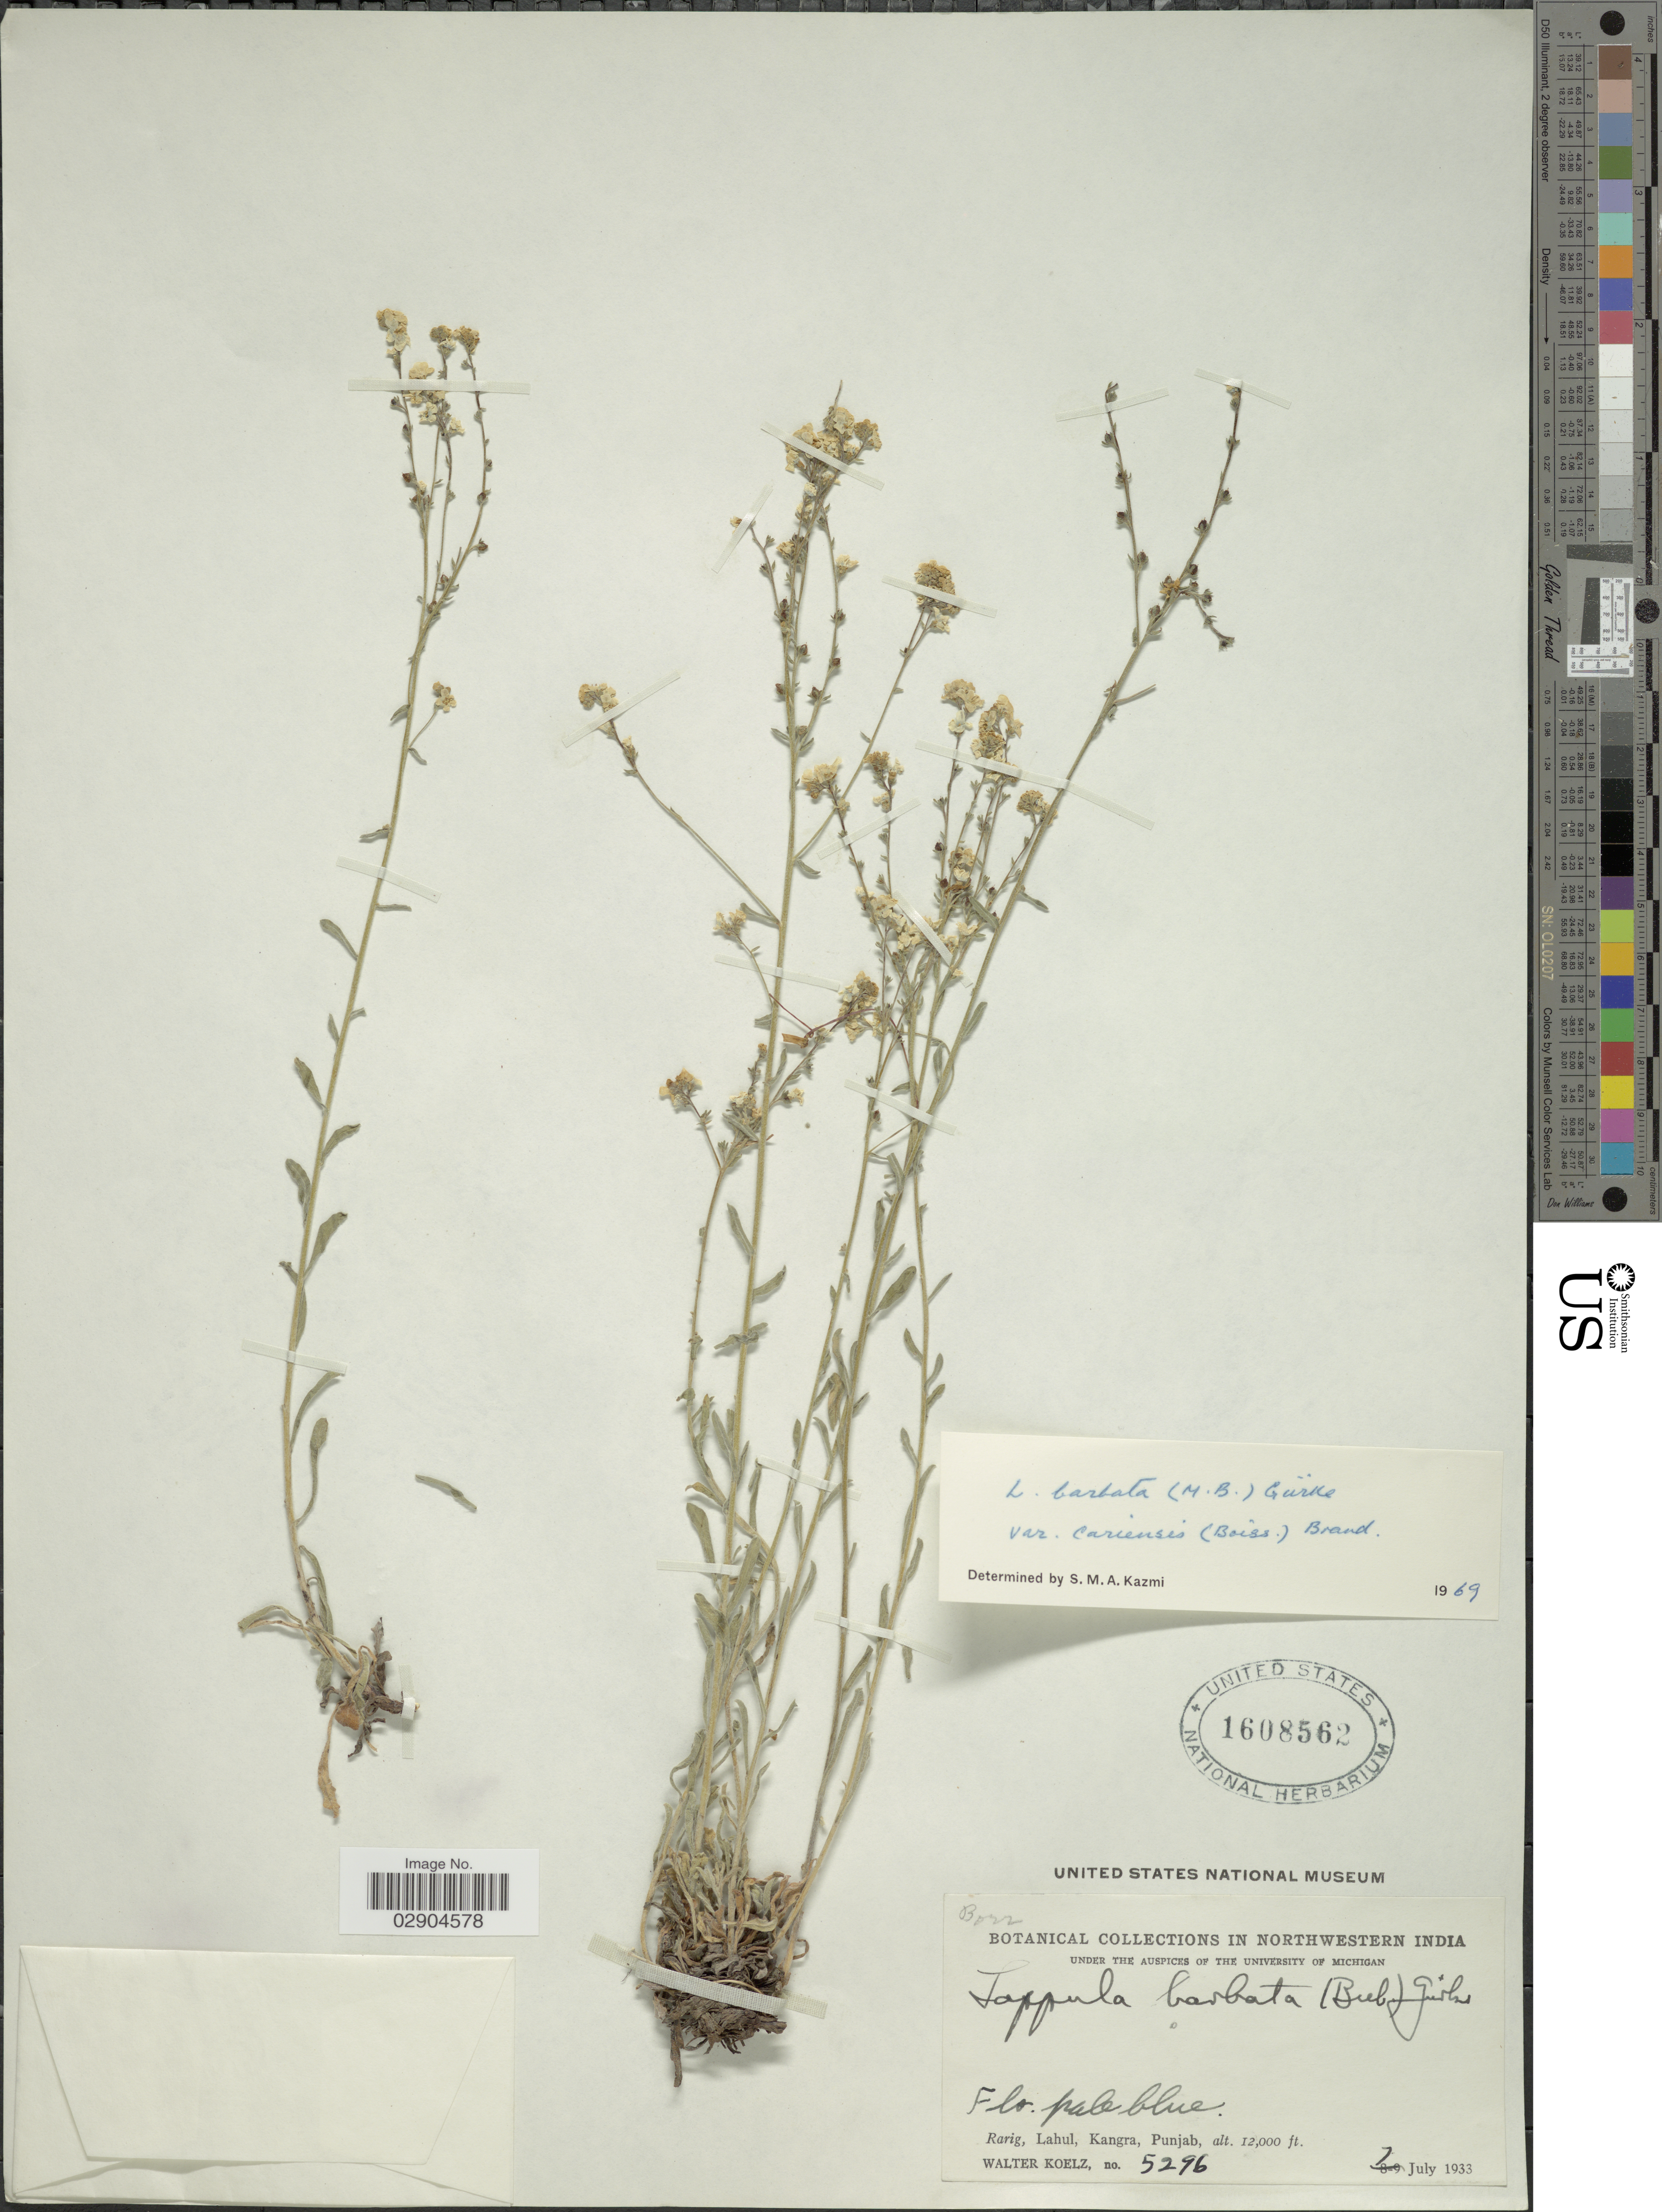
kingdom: Plantae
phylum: Tracheophyta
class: Magnoliopsida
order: Boraginales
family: Boraginaceae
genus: Lappula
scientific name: Lappula barbata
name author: (M. Bieb.) Gürke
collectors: W. N. Koelz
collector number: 5296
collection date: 1933-07-07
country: India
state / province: Punjab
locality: In Northwestern India. Rarig, Lahul, Kangra, Punjab.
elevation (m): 3658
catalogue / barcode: US 1608562